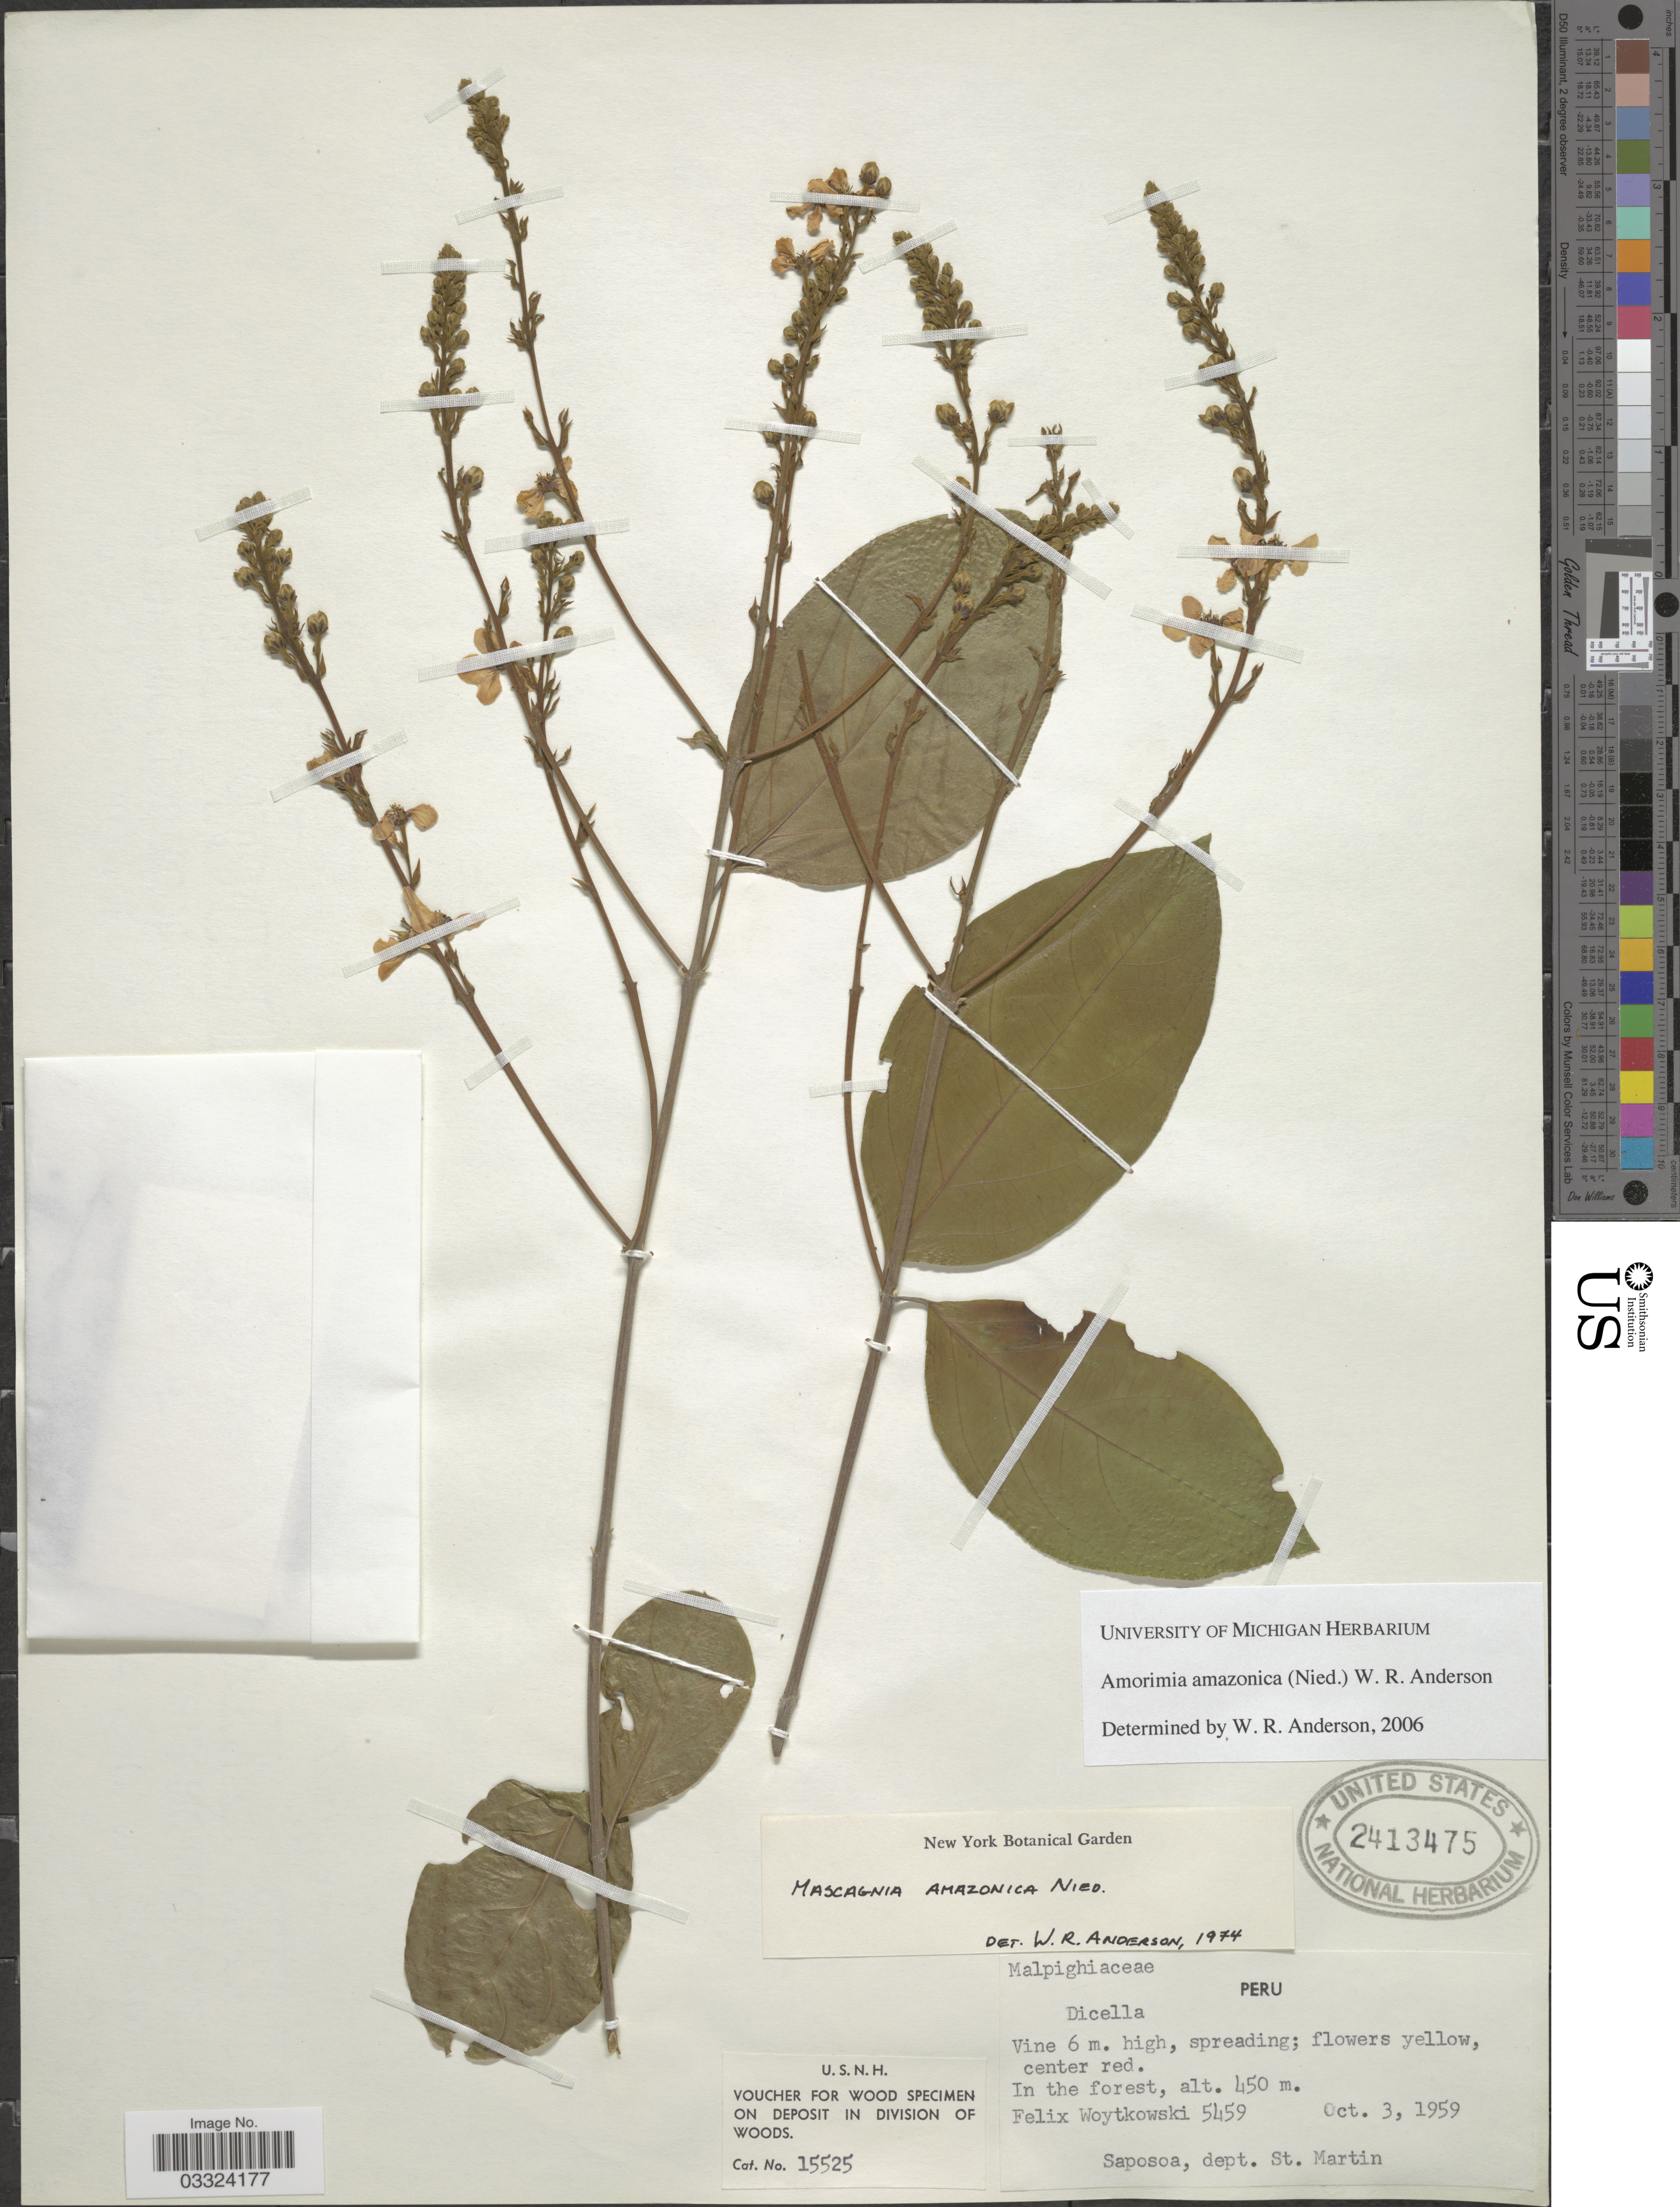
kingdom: Plantae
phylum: Tracheophyta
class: Magnoliopsida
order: Malpighiales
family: Malpighiaceae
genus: Amorimia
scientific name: Amorimia amazonica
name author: (Nied.) W.R. Anderson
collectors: F. Woytkowski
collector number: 5459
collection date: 1959-10-03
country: Peru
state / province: San Martín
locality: Saposoa, dept. St. Martin.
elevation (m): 450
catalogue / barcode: US 2413475